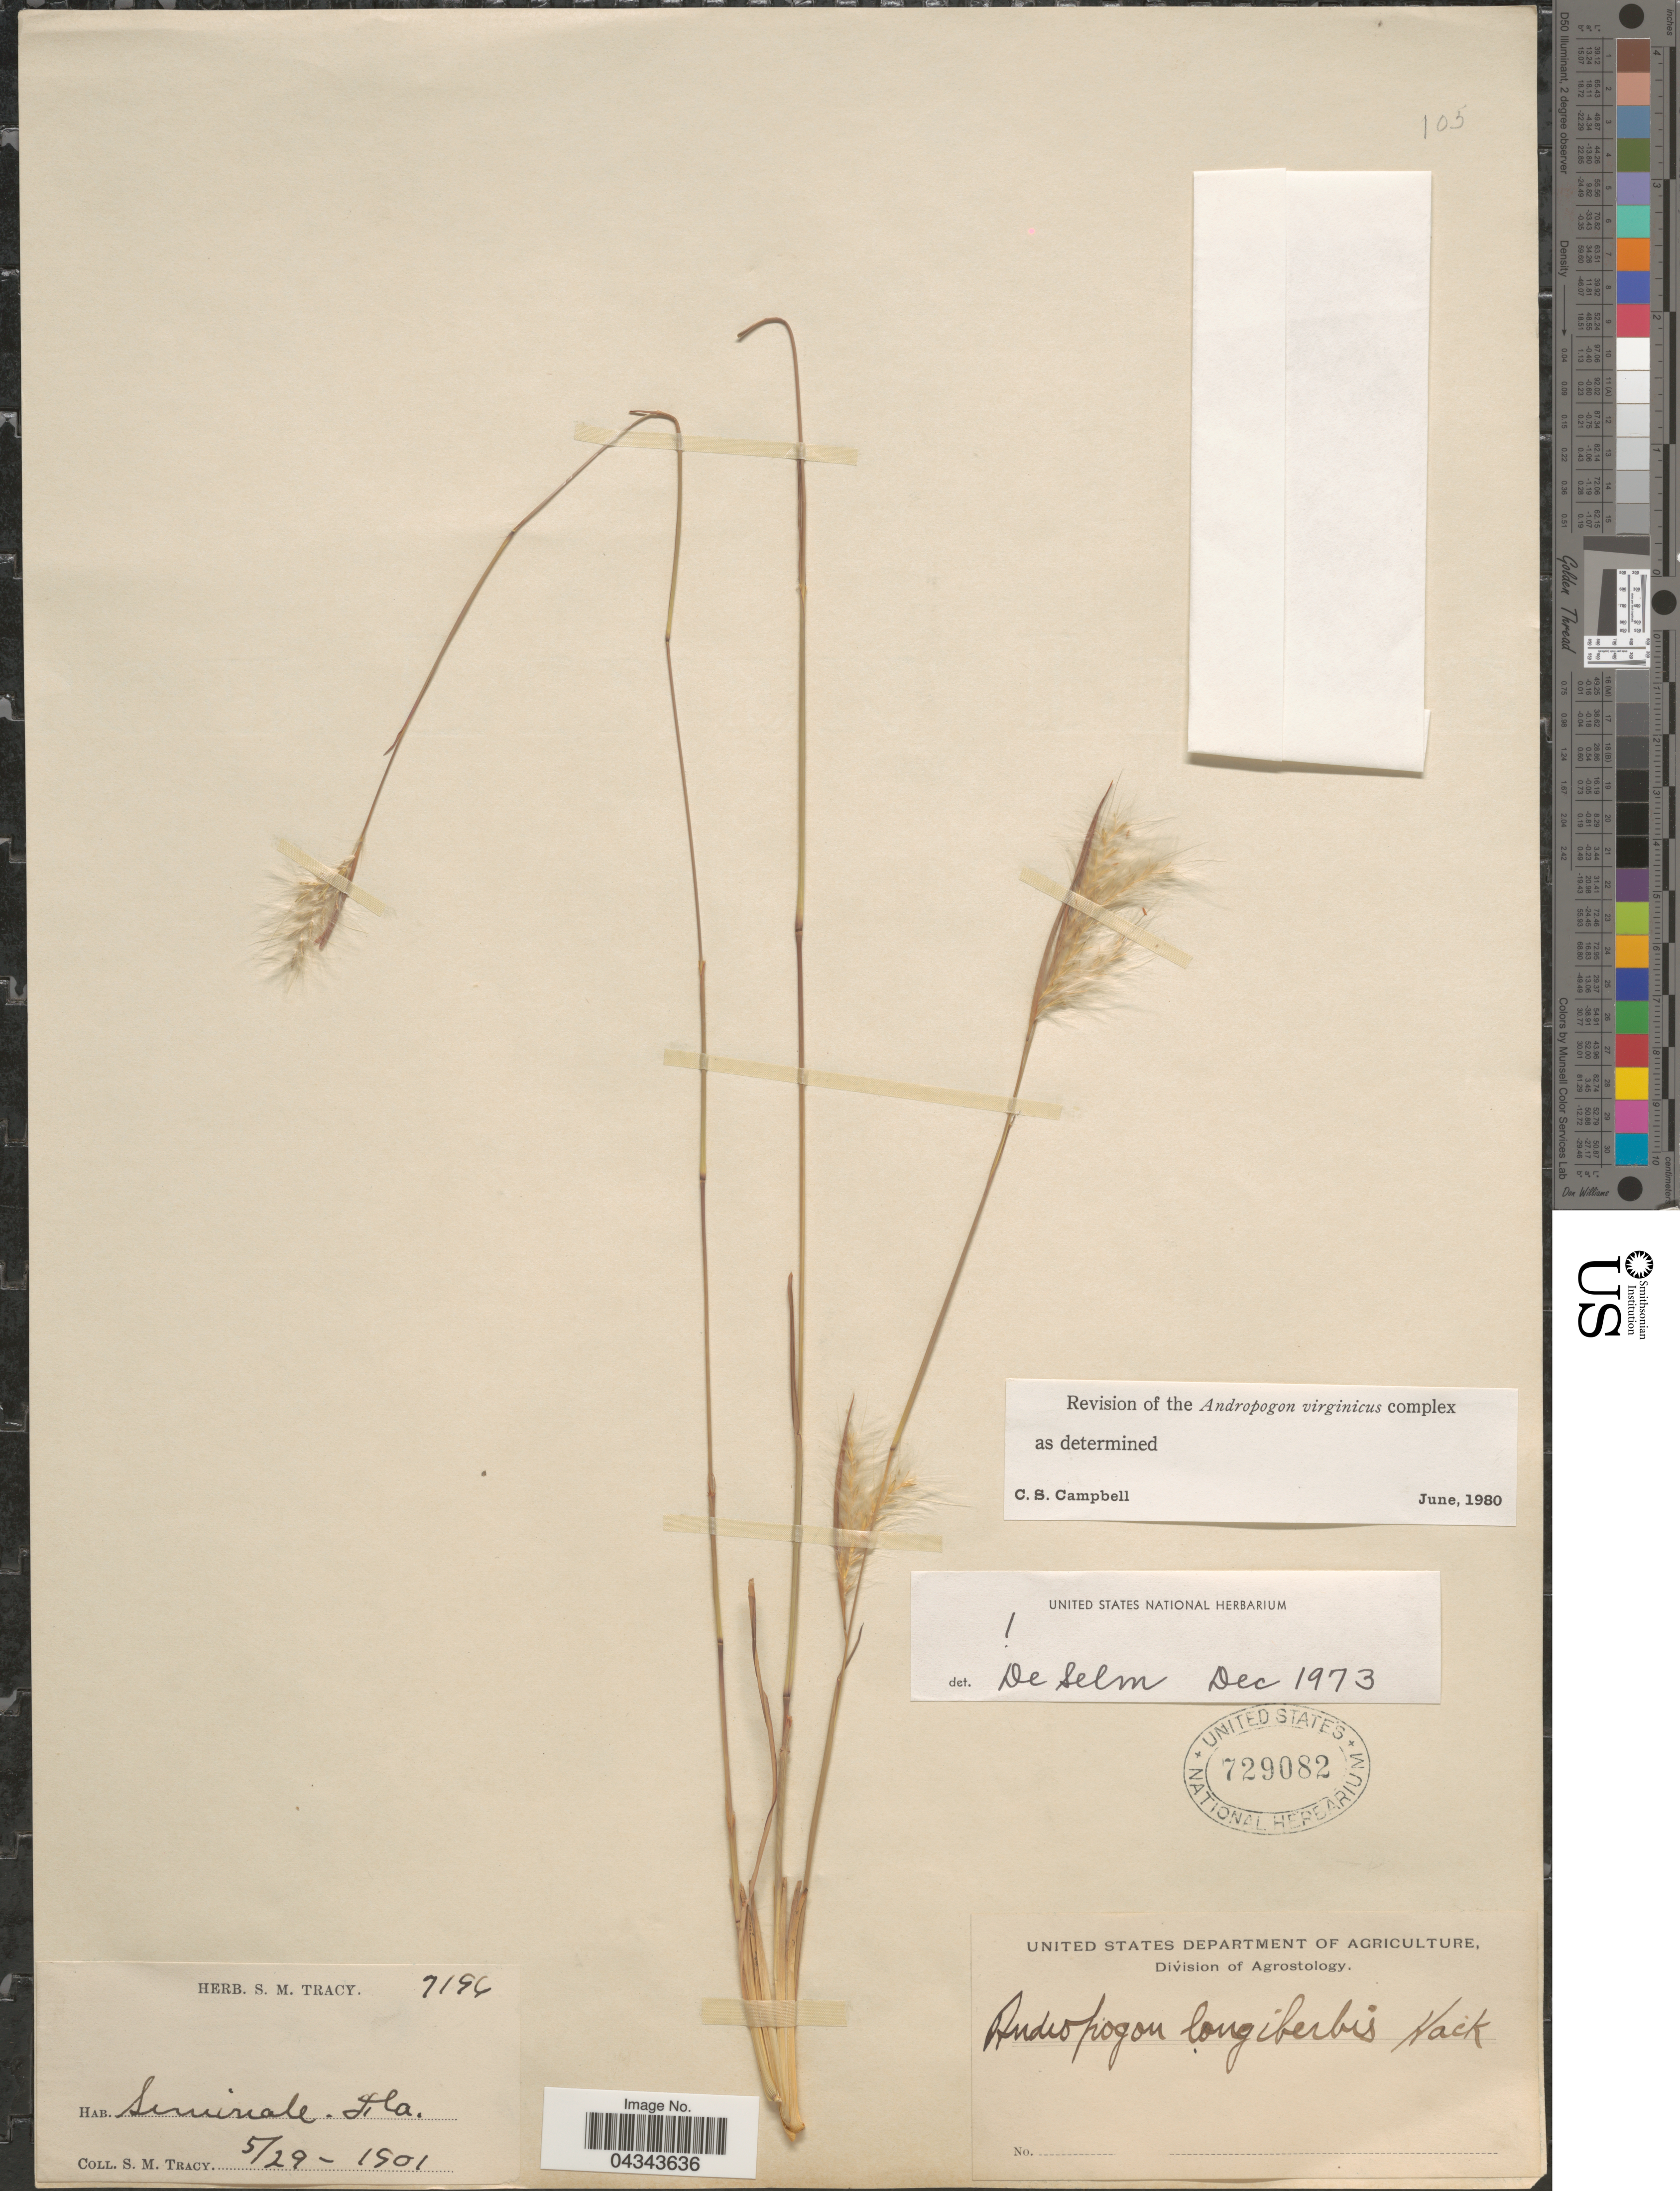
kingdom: Plantae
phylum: Tracheophyta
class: Liliopsida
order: Poales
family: Poaceae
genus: Andropogon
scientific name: Andropogon longiberbis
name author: Hack.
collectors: S. M. Tracy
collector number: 7196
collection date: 1901-05-29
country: United States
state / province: Florida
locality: Seminole.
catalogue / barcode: US 729082